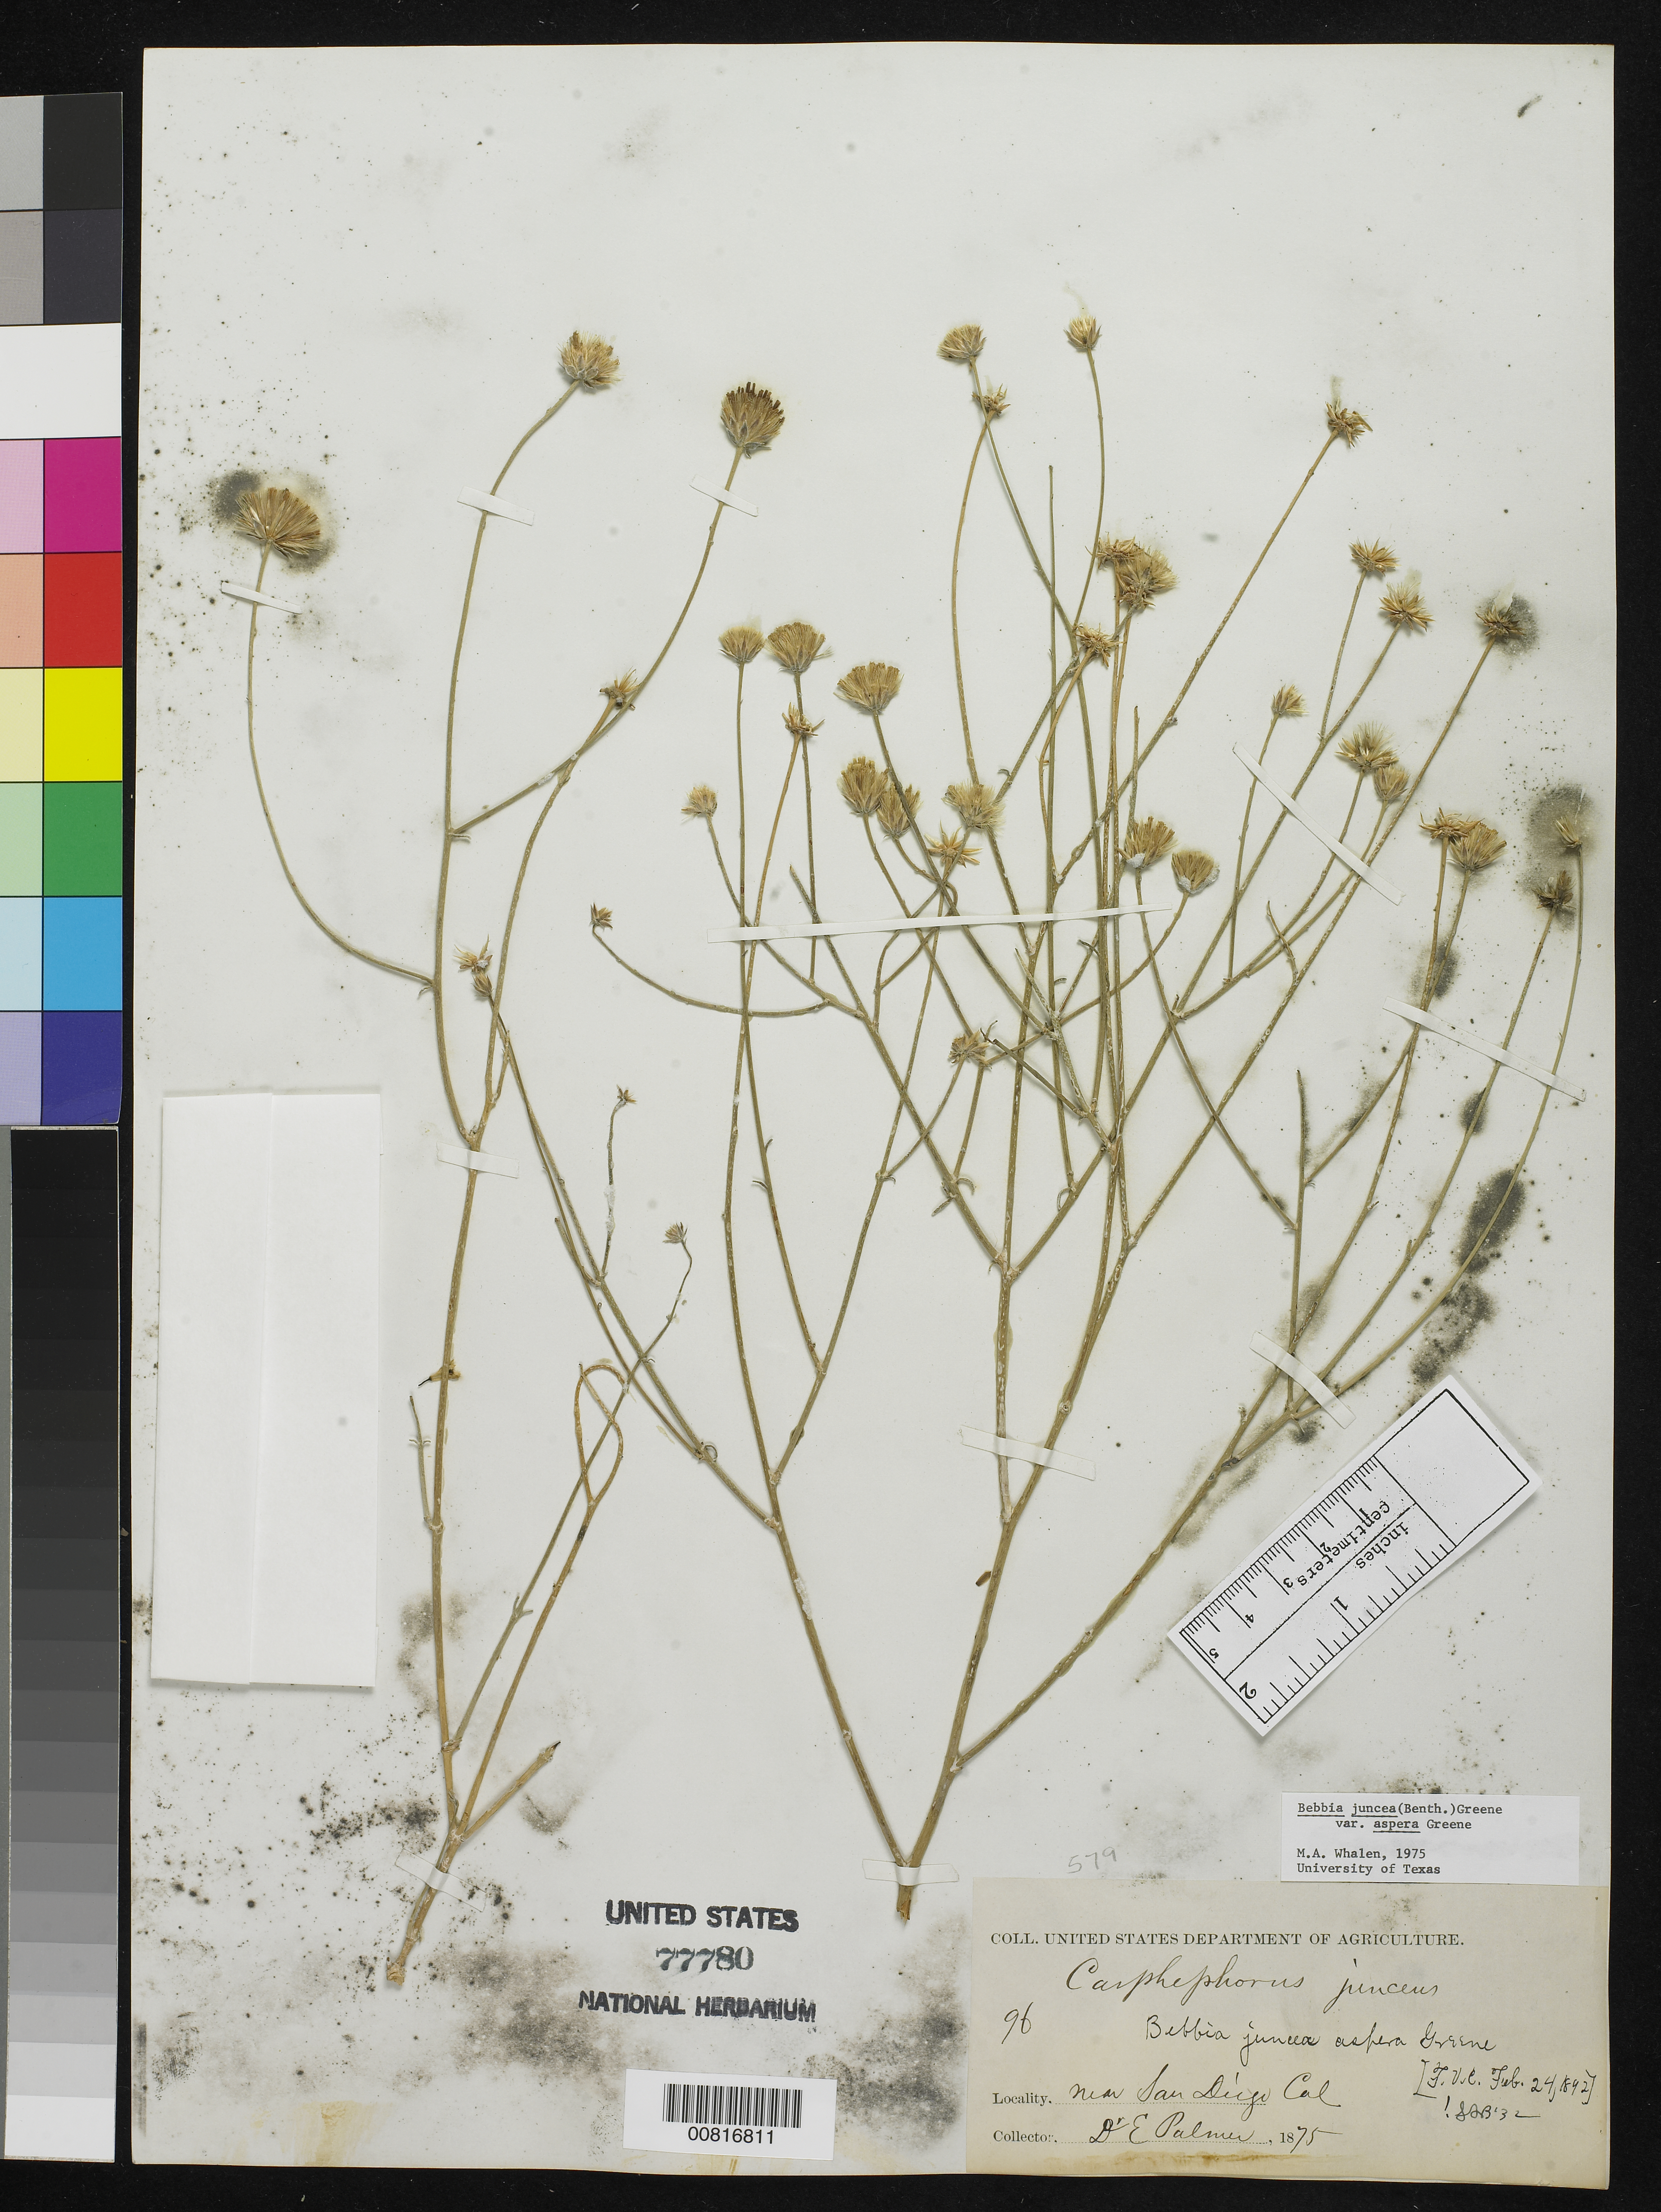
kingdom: Plantae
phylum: Tracheophyta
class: Magnoliopsida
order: Asterales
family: Asteraceae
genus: Bebbia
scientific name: Bebbia juncea var. aspera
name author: Greene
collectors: E. Palmer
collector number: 96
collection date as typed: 1875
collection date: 1875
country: United States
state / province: California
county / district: San Diego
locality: Near San Diego, California.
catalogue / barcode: US 77780